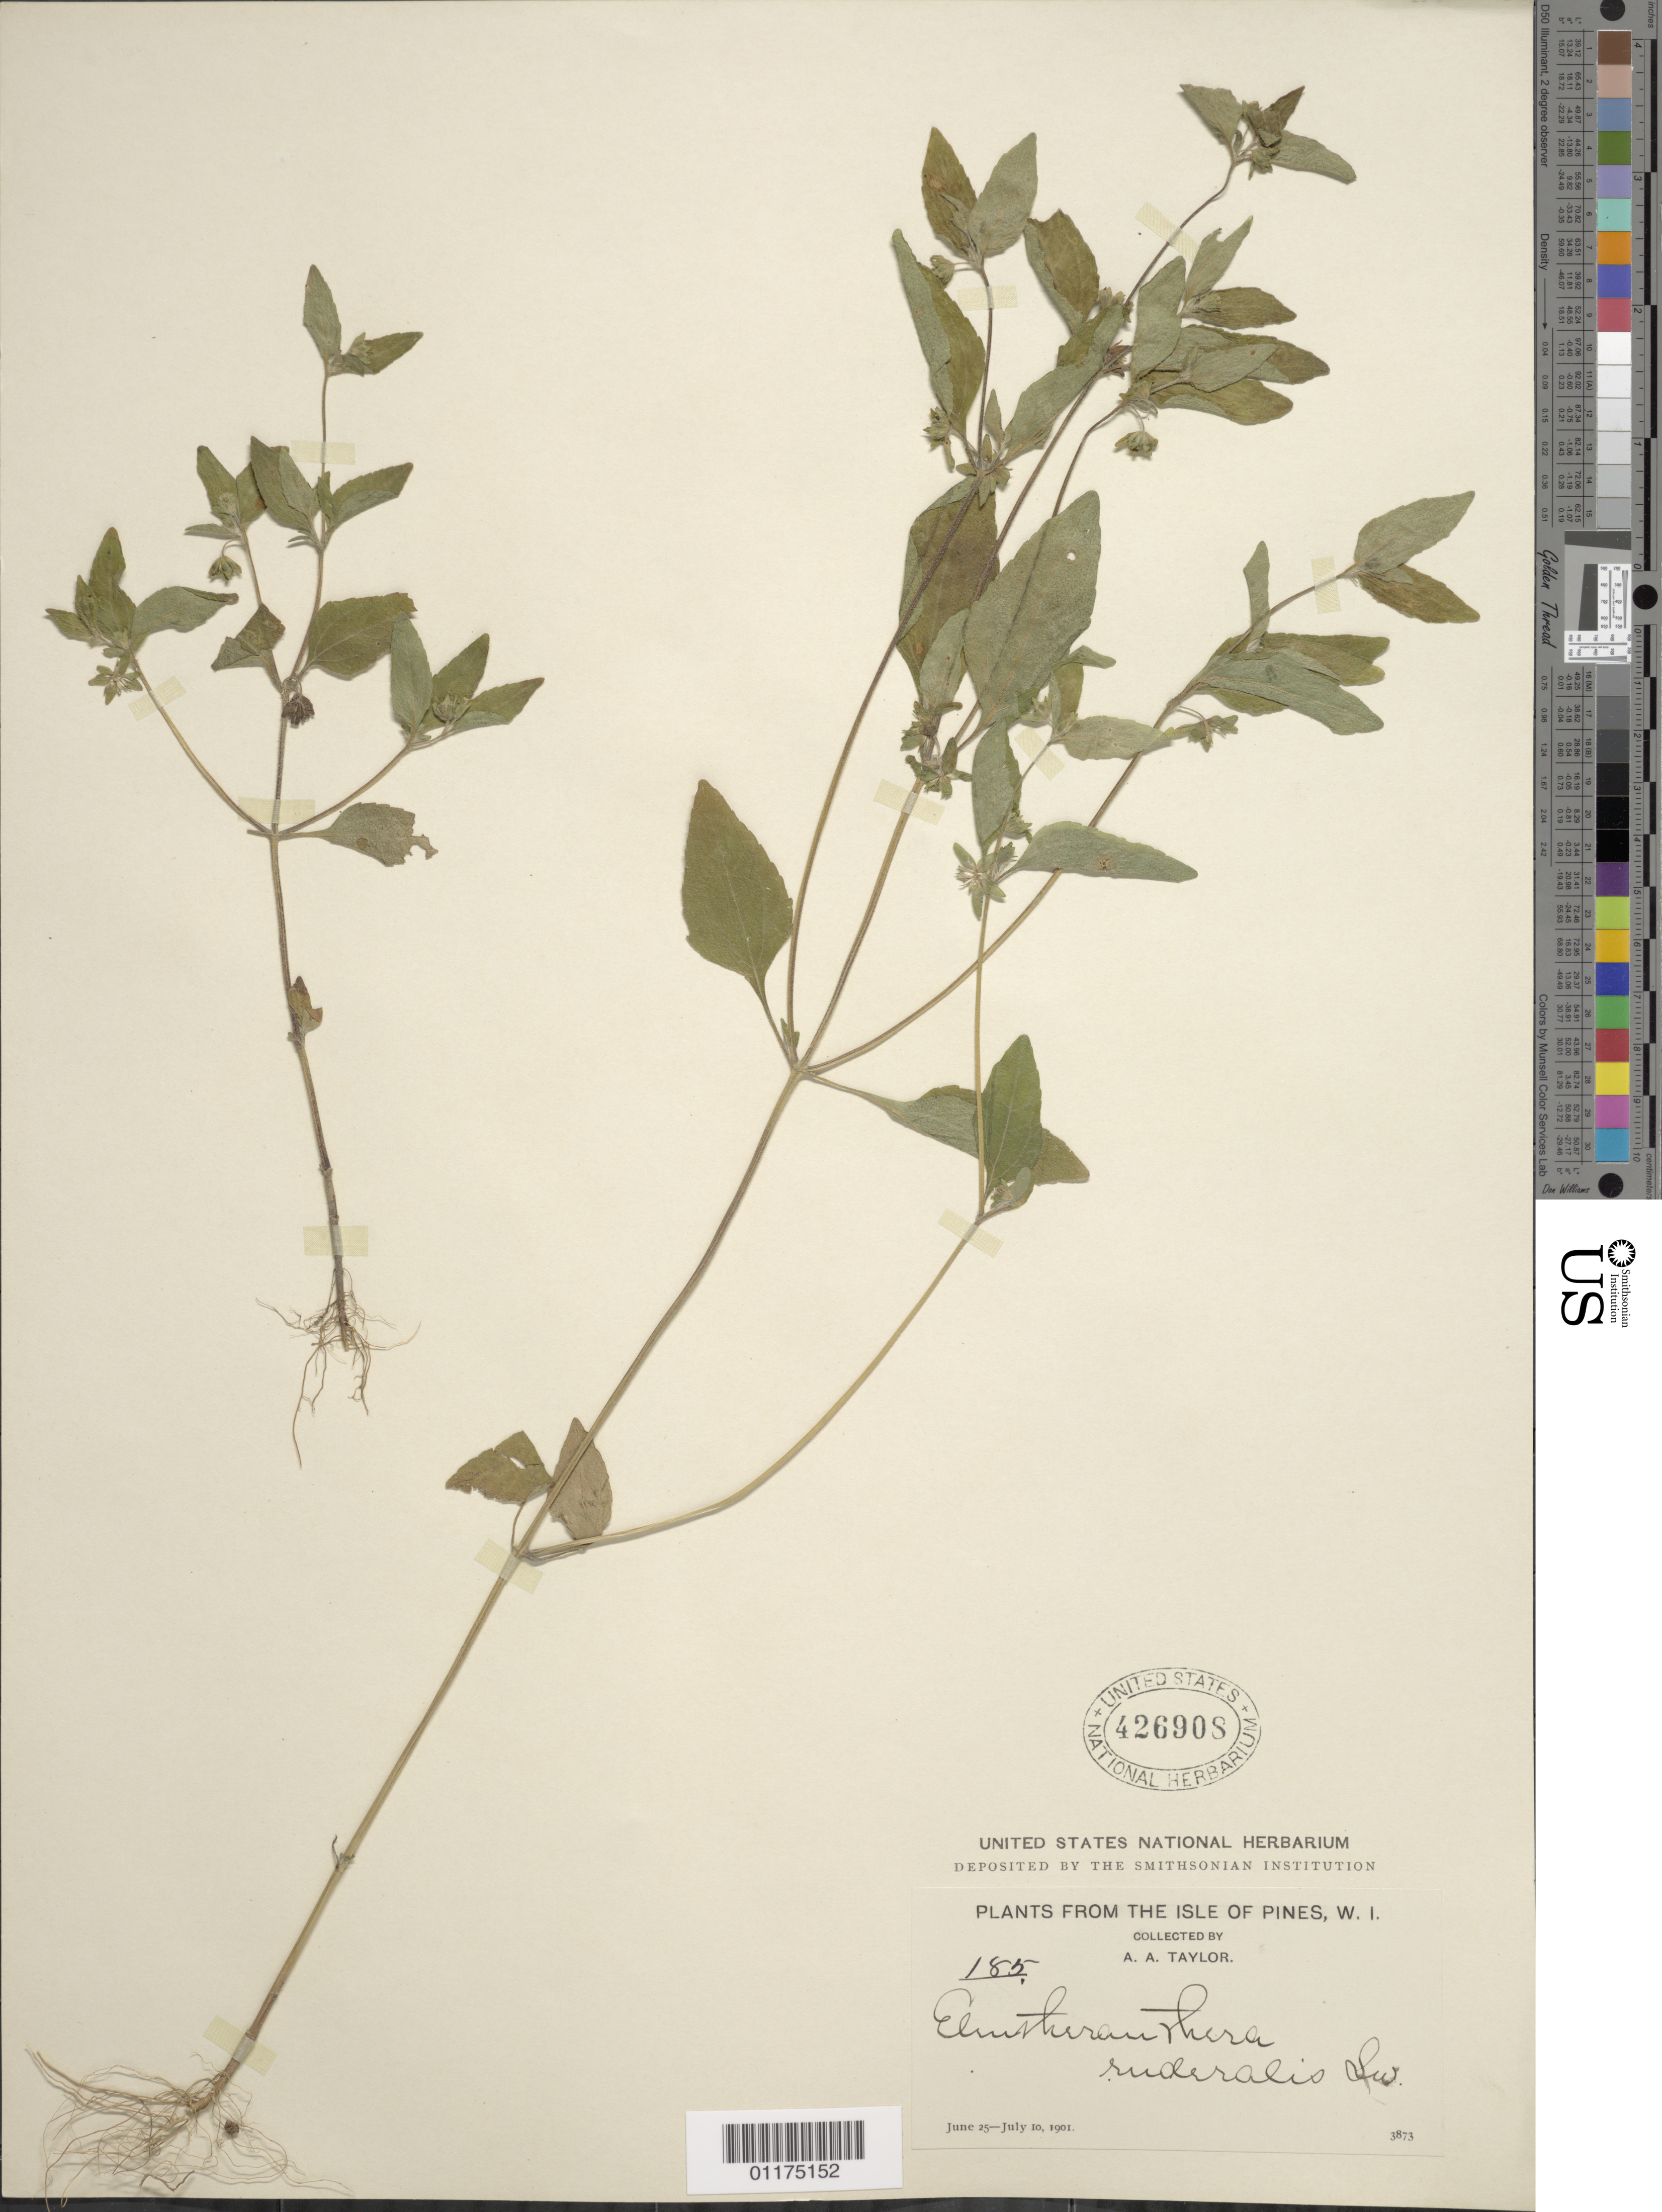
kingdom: Plantae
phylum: Tracheophyta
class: Magnoliopsida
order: Asterales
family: Asteraceae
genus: Eleutheranthera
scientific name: Eleutheranthera ruderalis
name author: (Sw.) Sch. Bip.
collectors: A. A. Taylor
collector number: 185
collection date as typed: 25 Jun 1901 to 10 Jul 1901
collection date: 1901-06-25/1901-07-10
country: Cuba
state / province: Isla de la Juventud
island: Isla de la Juventud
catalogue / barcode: US 426908